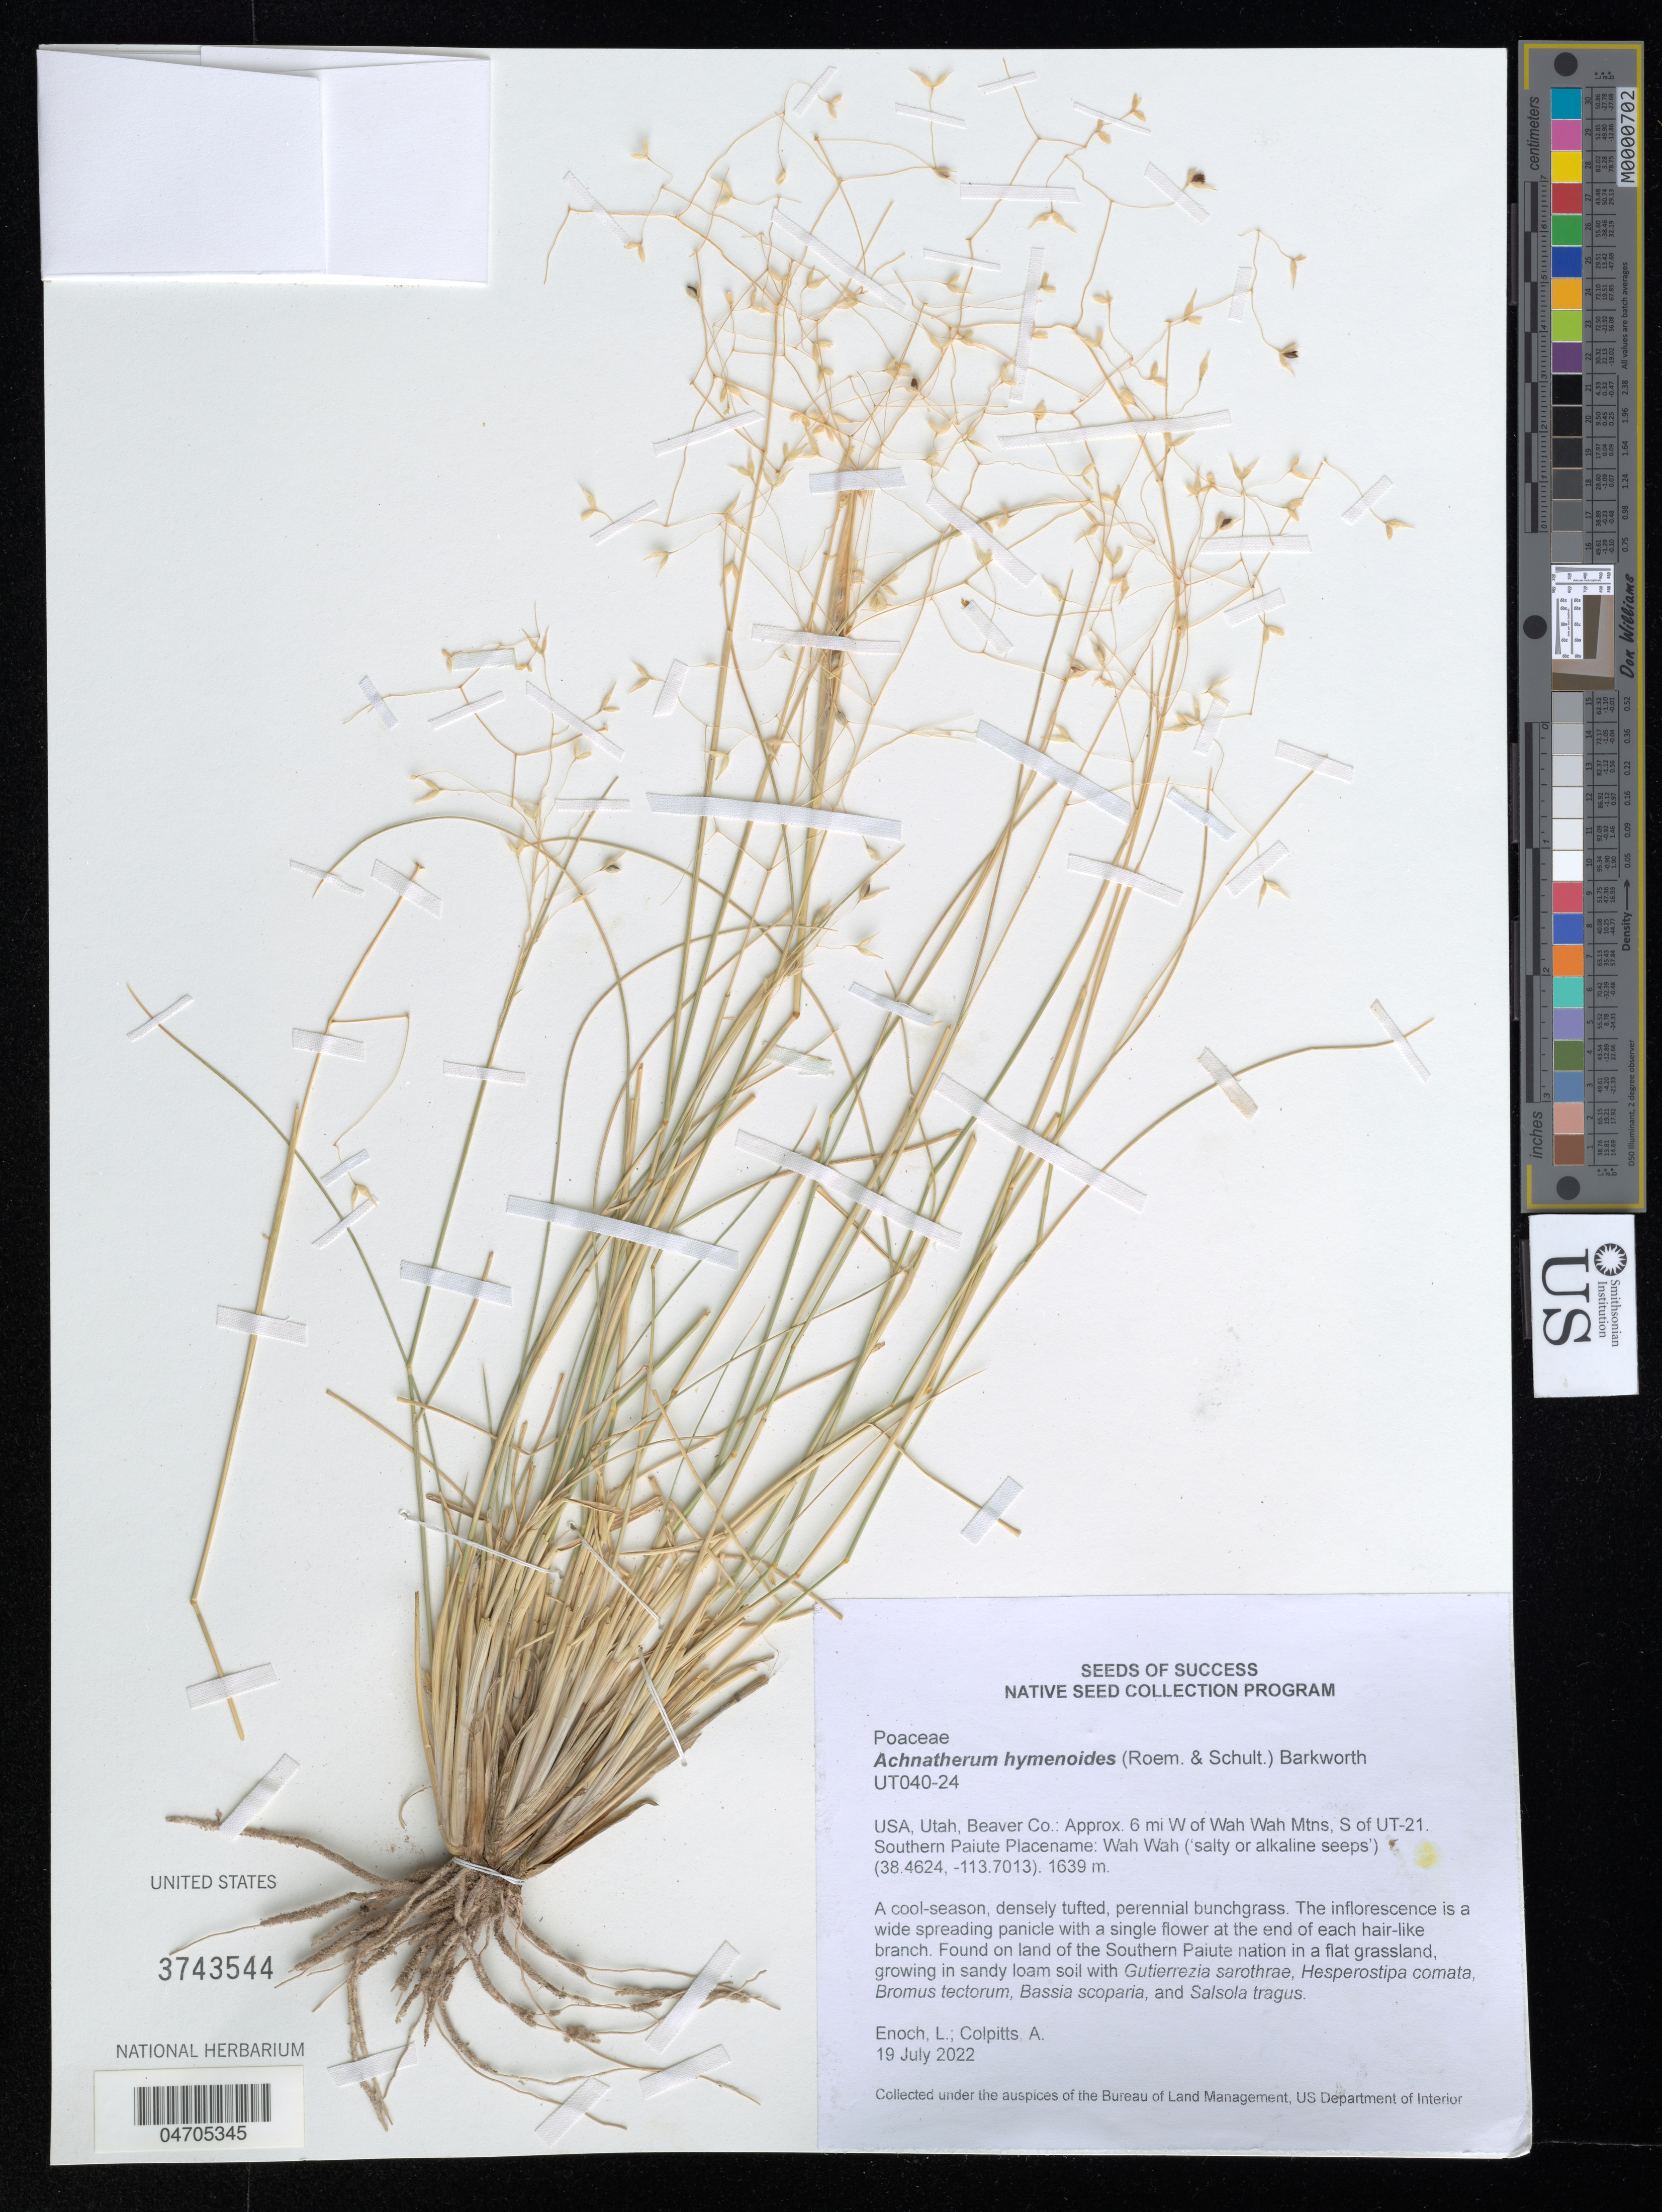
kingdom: Plantae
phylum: Tracheophyta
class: Liliopsida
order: Poales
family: Poaceae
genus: Achnatherum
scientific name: Achnatherum hymenoides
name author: (Roem. & Schult.) Barkworth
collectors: L. Enoch & A. Colpitts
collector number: UT040-24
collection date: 2022-07-19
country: United States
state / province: Utah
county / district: Beaver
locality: Beaver Co.: Approx. 6 mi W of Wah Wah Mtns. S of UT-21. Southern Paiute Placename: Wah Wah ('salty or alkaline seeps').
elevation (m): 1639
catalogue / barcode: US 3743544